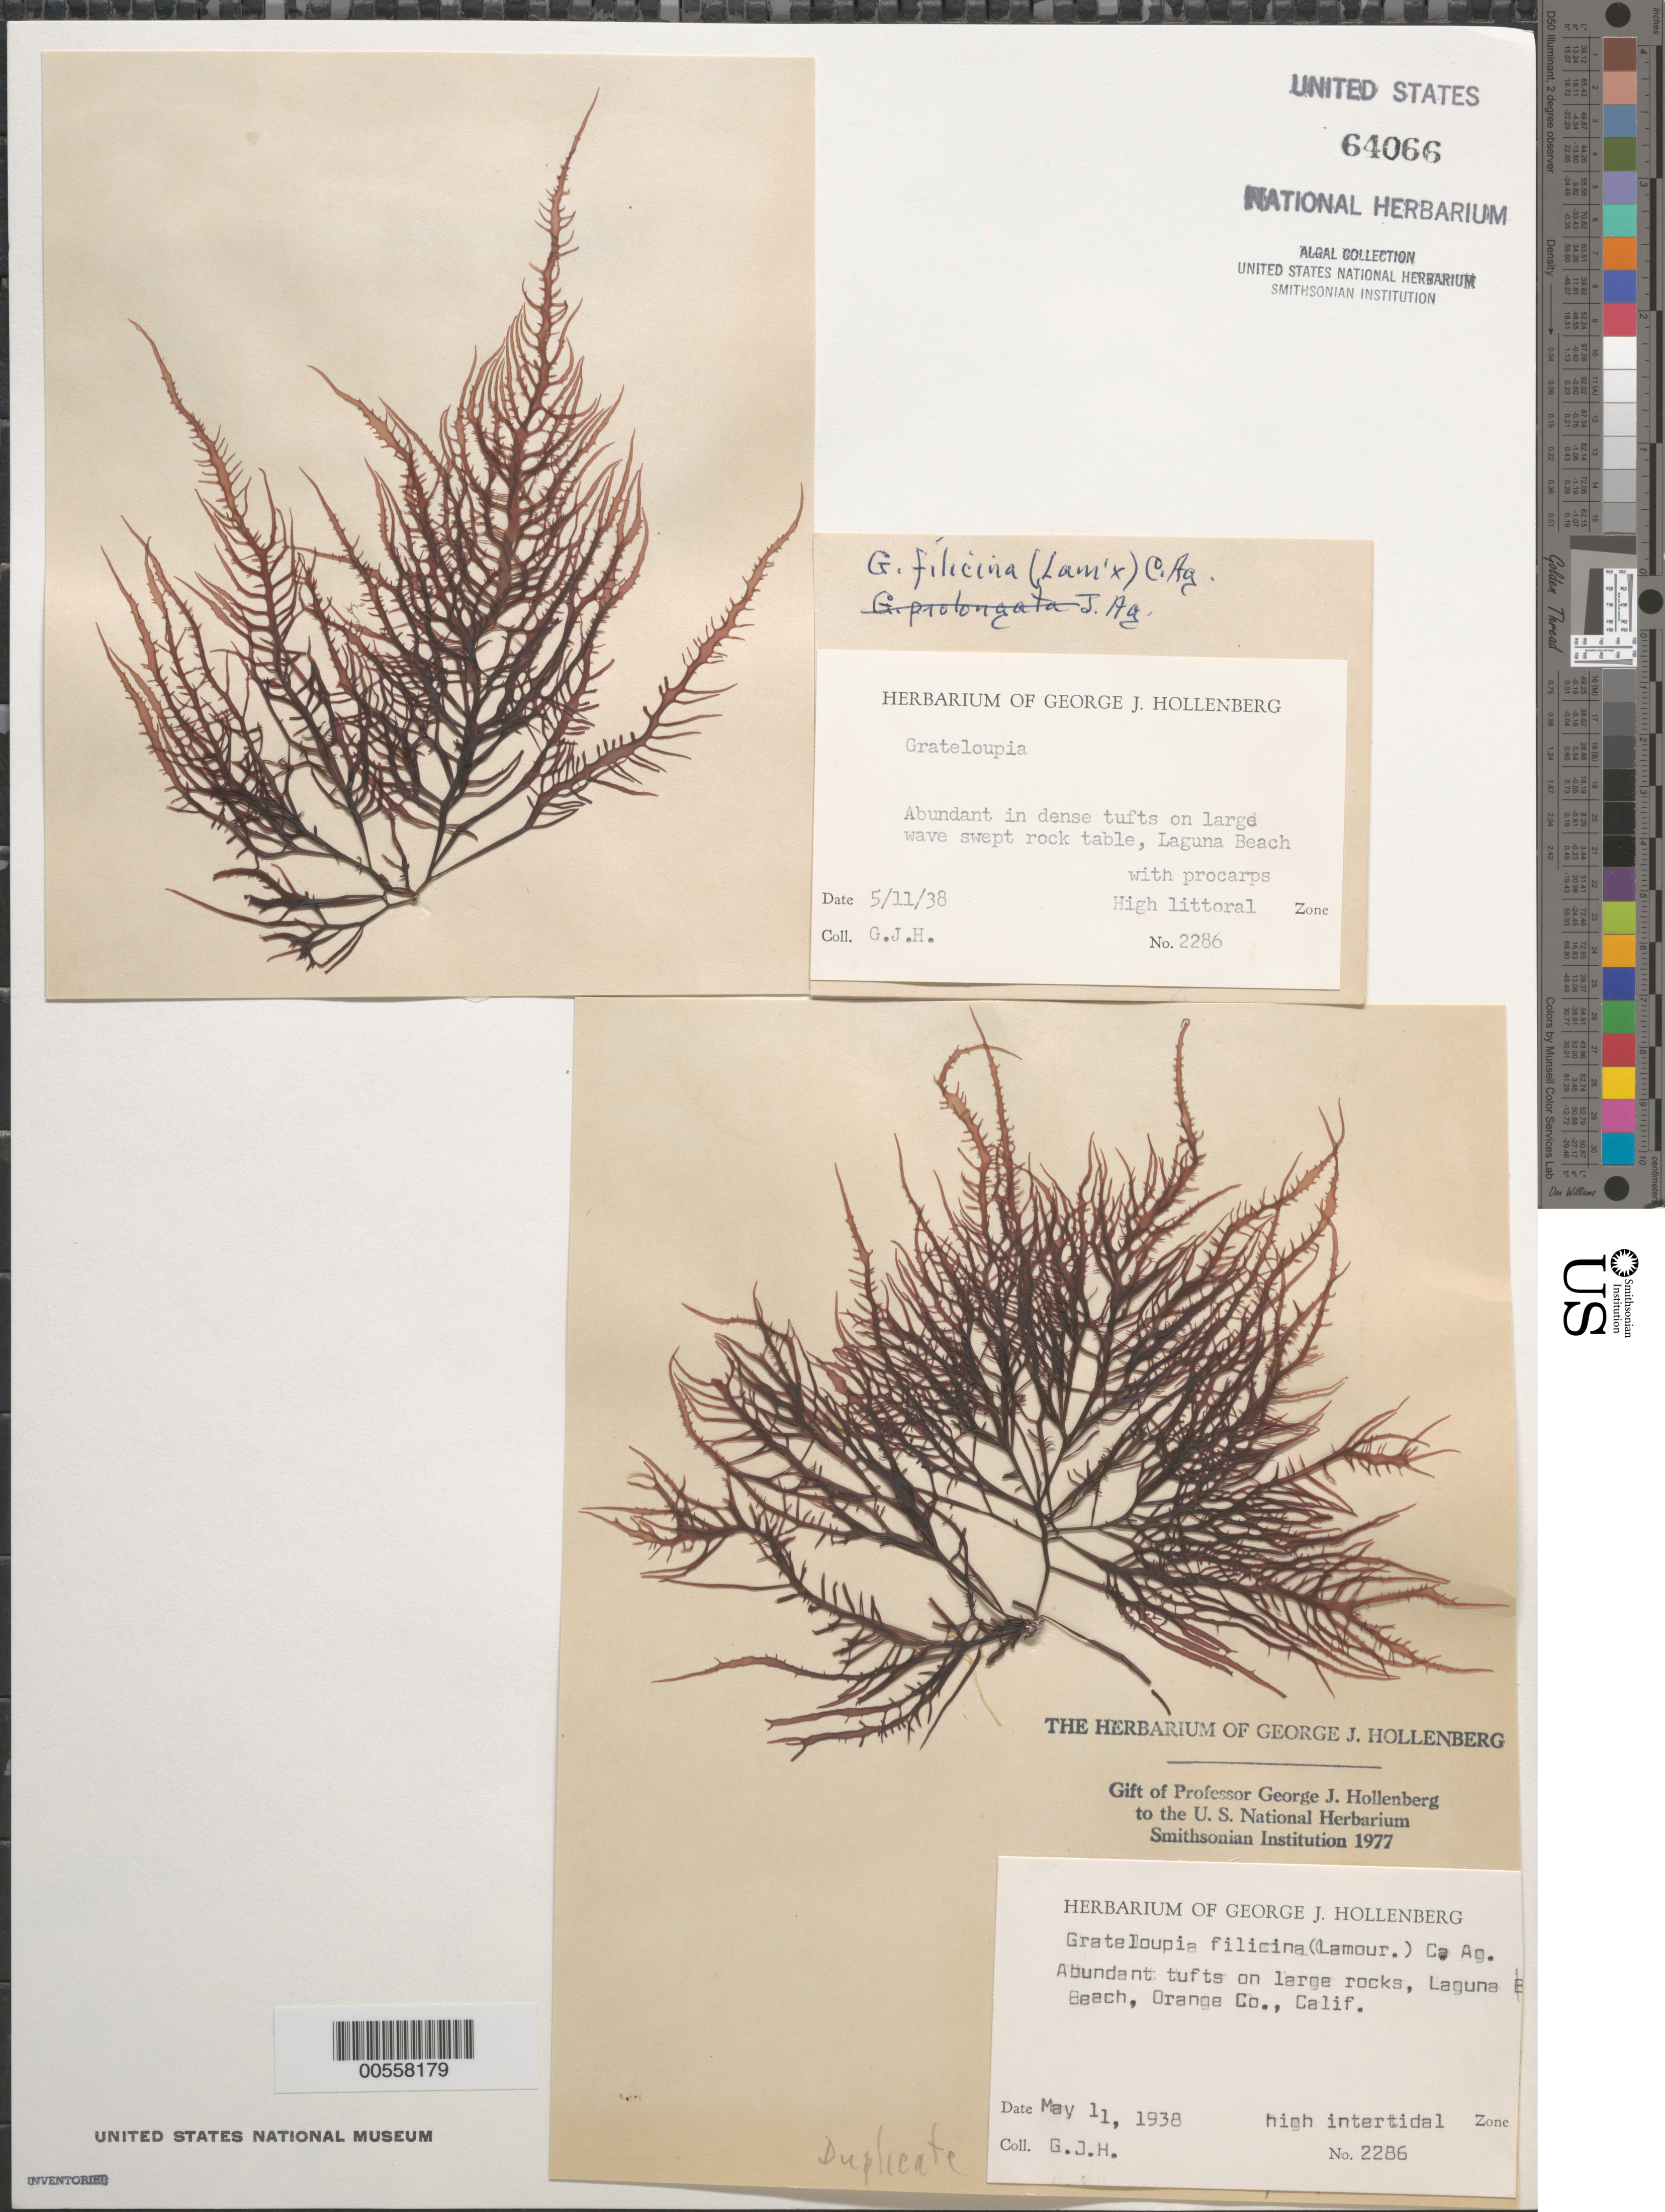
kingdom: Plantae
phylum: Rhodophyta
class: Florideophyceae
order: Halymeniales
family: Halymeniaceae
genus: Grateloupia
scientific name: Grateloupia filicina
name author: (J.V.Lamouroux) C. Agardh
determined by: Hollenberg, George J.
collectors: G. Hollenberg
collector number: GJH 2286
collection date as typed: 11 May 1938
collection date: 1938-05-11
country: United States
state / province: California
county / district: Orange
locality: Laguna Beach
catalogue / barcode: US 64066